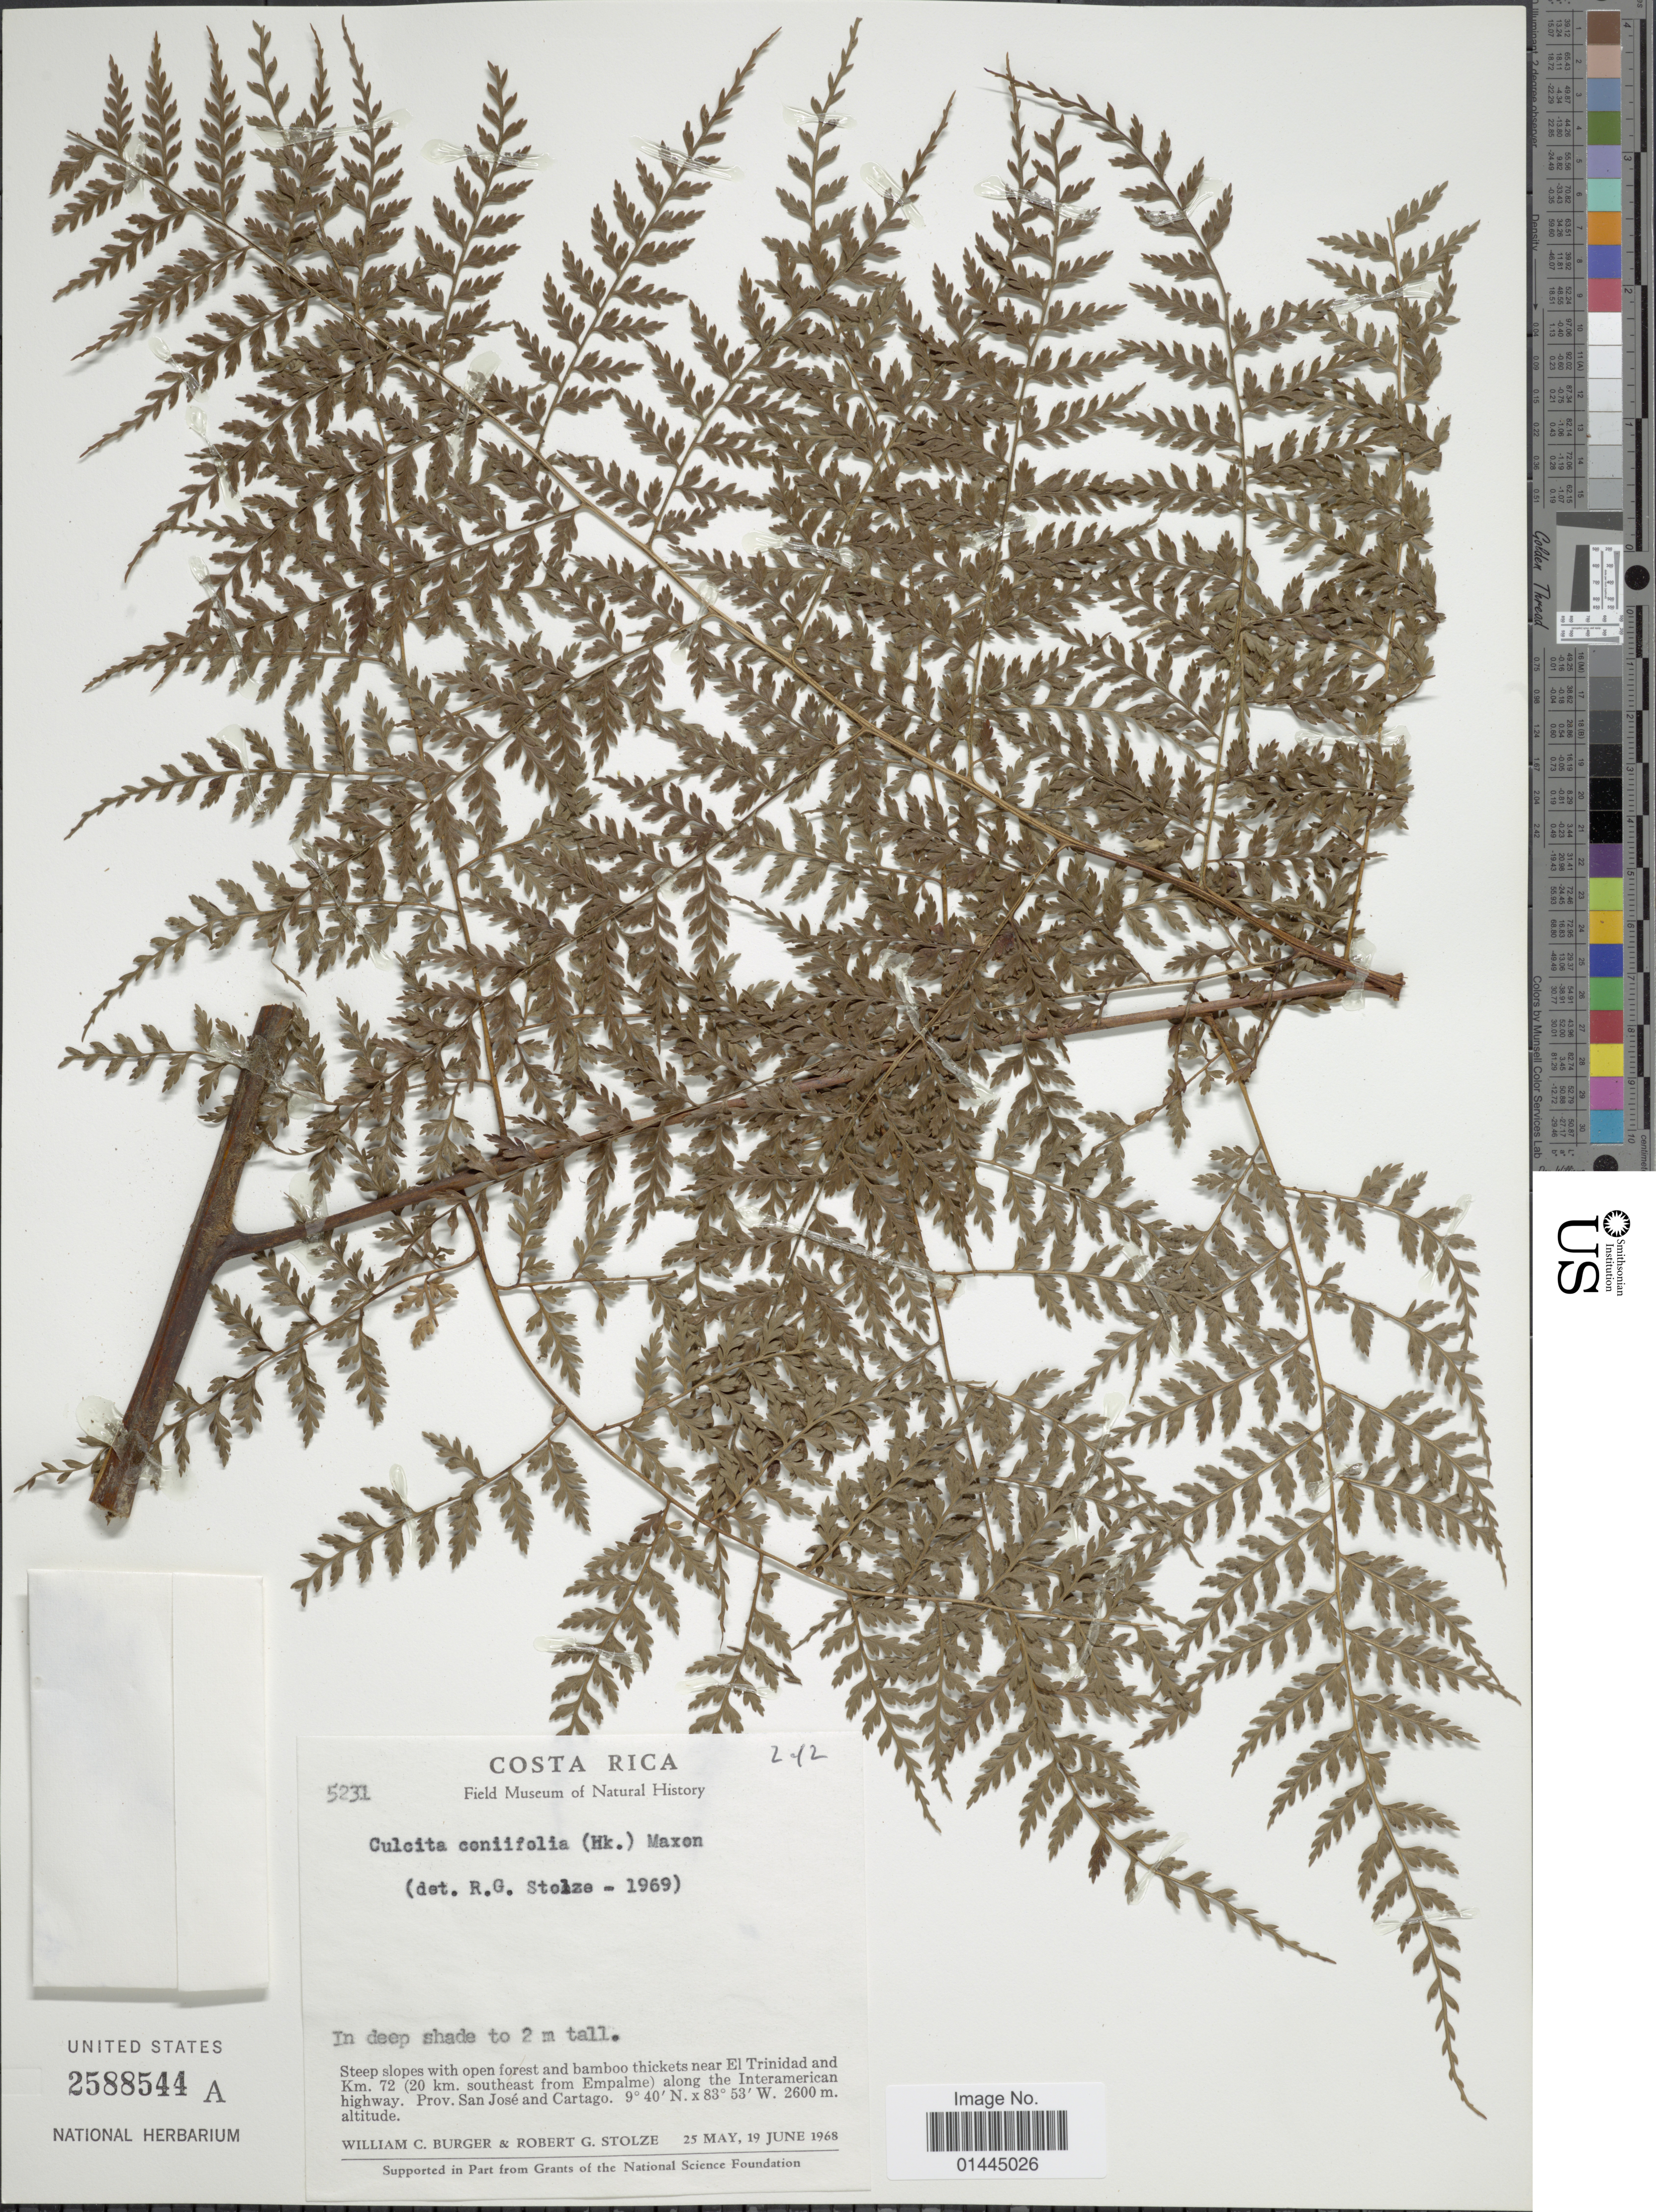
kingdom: Plantae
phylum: Tracheophyta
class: Polypodiopsida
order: Cyatheales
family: Culcitaceae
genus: Culcita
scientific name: Culcita coniifolia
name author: (Hook.) Maxon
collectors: W. Burger & R. G. Stolze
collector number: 5231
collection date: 1968-05-25/1968-06-19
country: Costa Rica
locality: Steep slopes with open forest and bamboo thickets near El Trinidad and Km. 72 (20 km. southeast from Empalme) along the Interamerican highway, Prov. San Jose and Cartago.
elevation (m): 2600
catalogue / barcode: US 2588544A